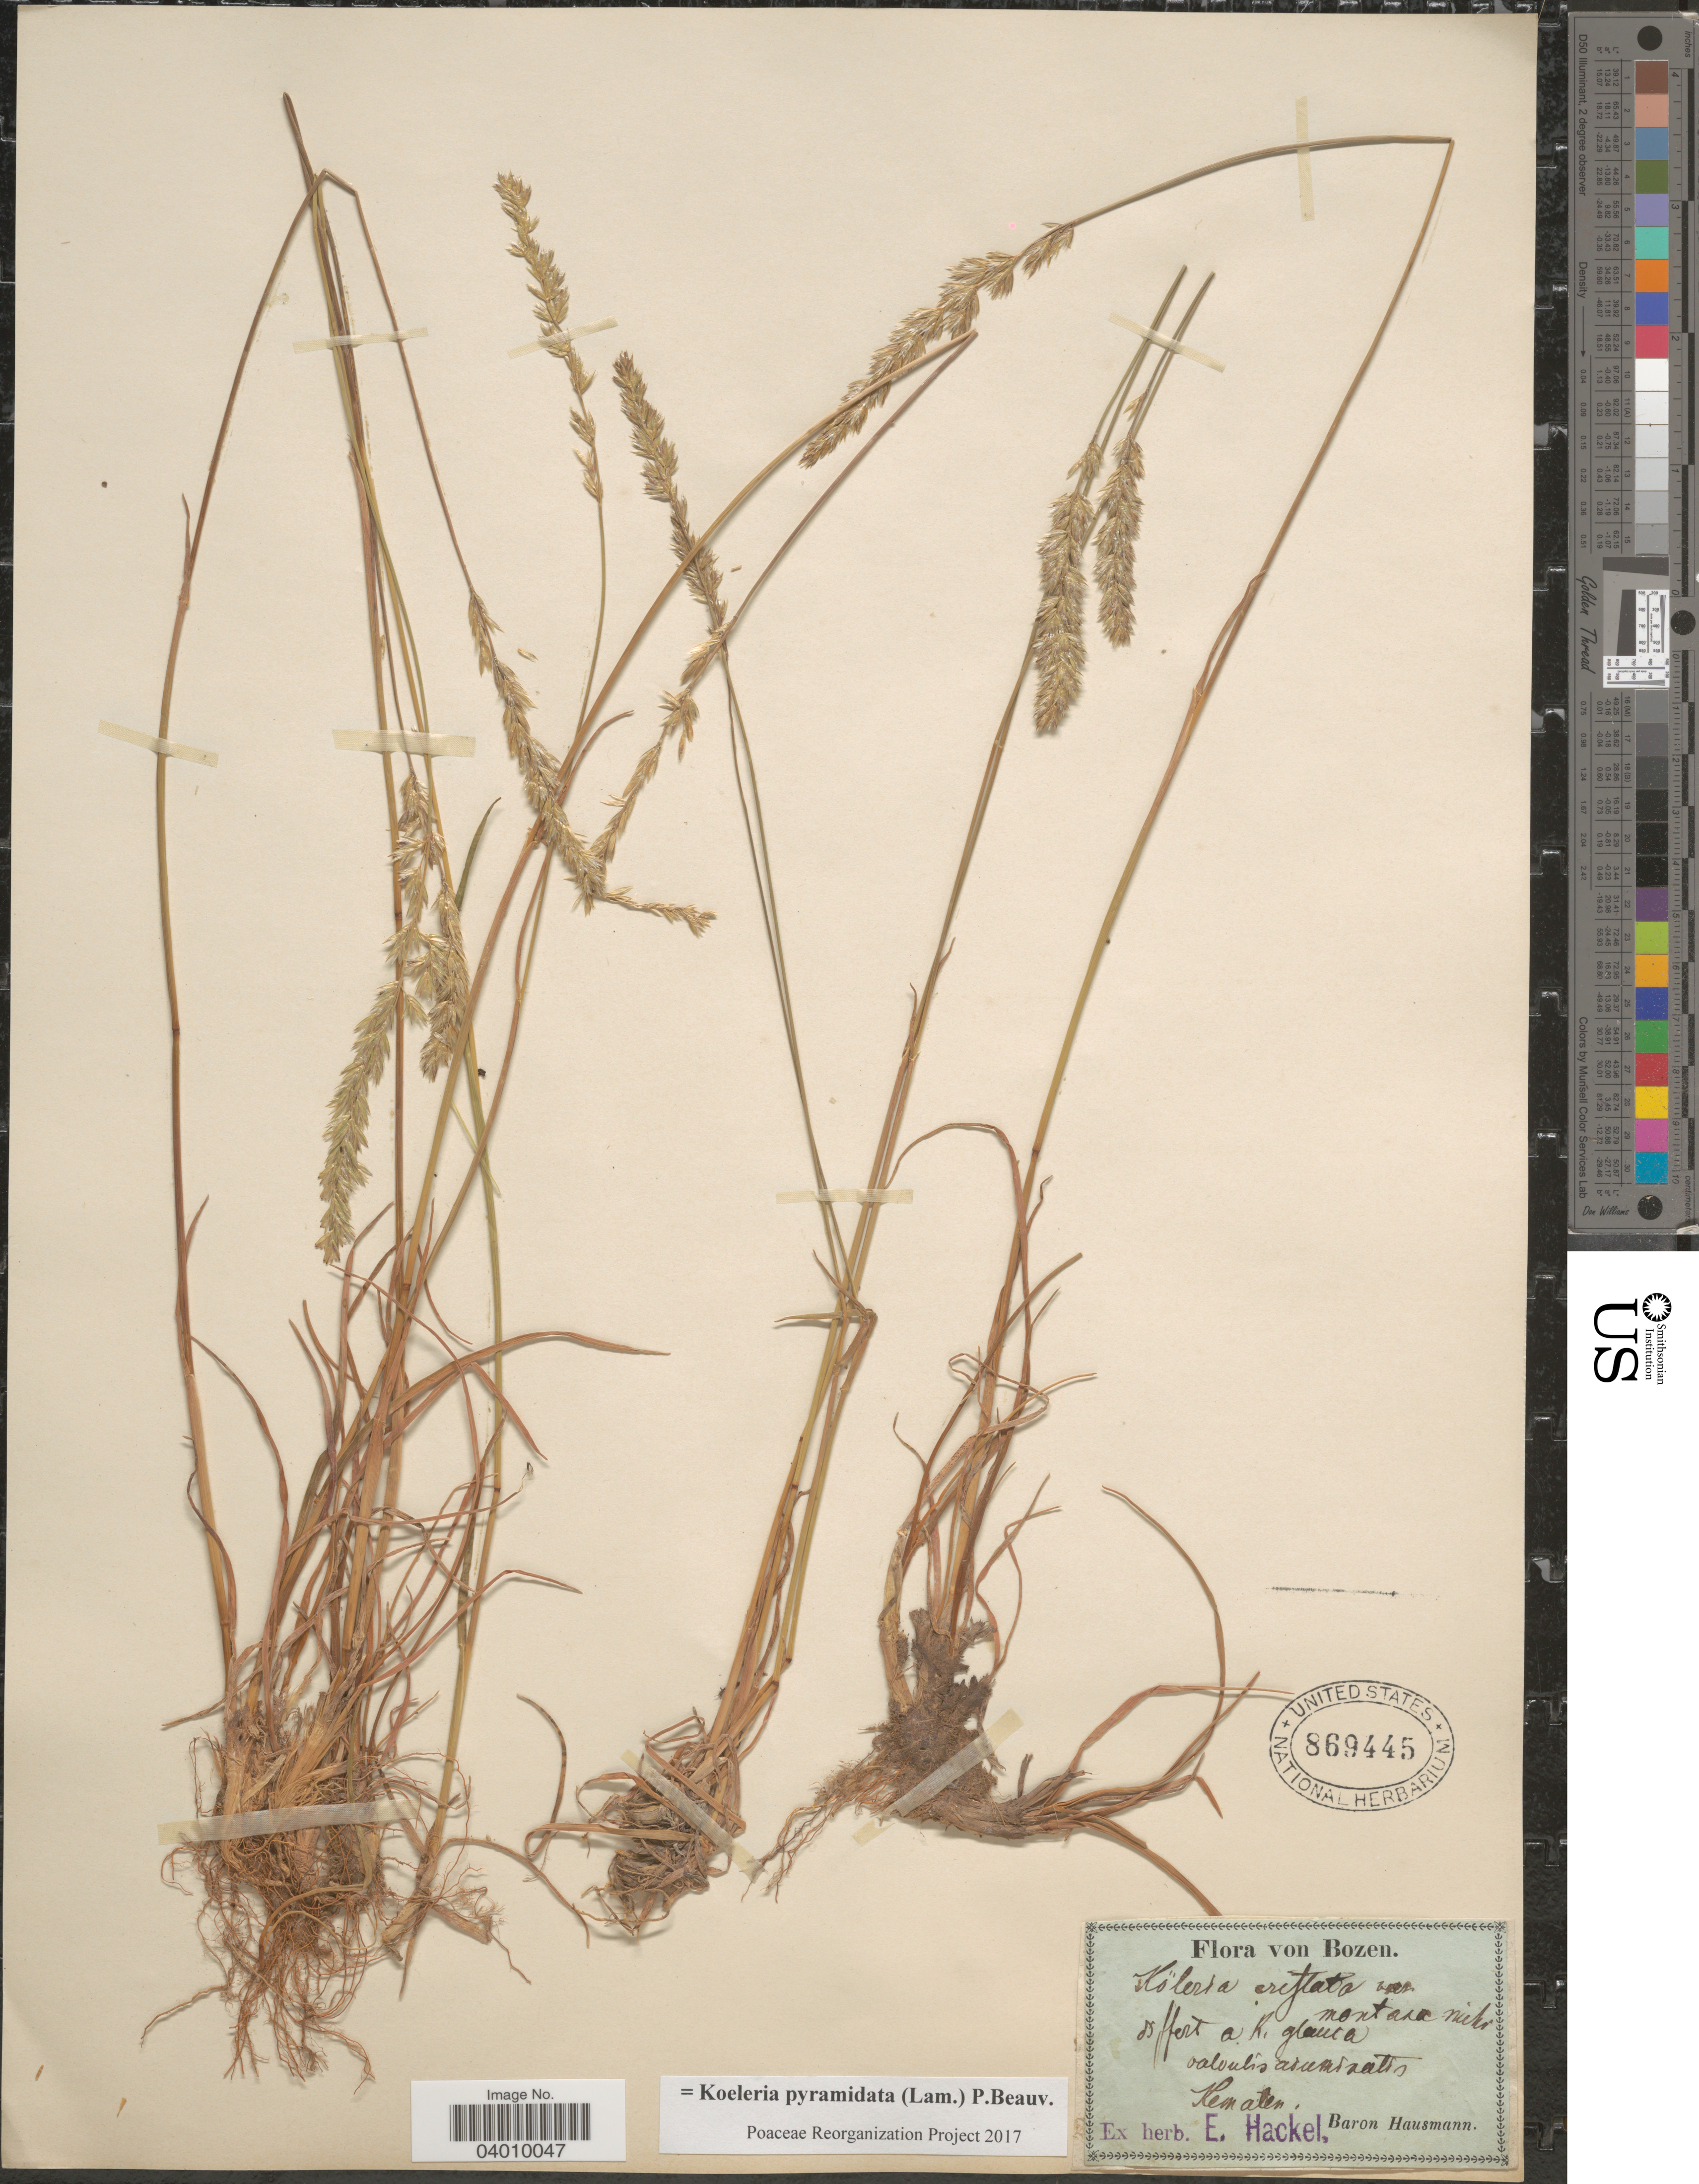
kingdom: Plantae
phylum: Tracheophyta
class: Liliopsida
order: Poales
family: Poaceae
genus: Koeleria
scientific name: Koeleria pyramidata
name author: (Lam.) P. Beauv.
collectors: B. Hausmann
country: Italy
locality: Bozen. Kematen.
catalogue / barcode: US 869445